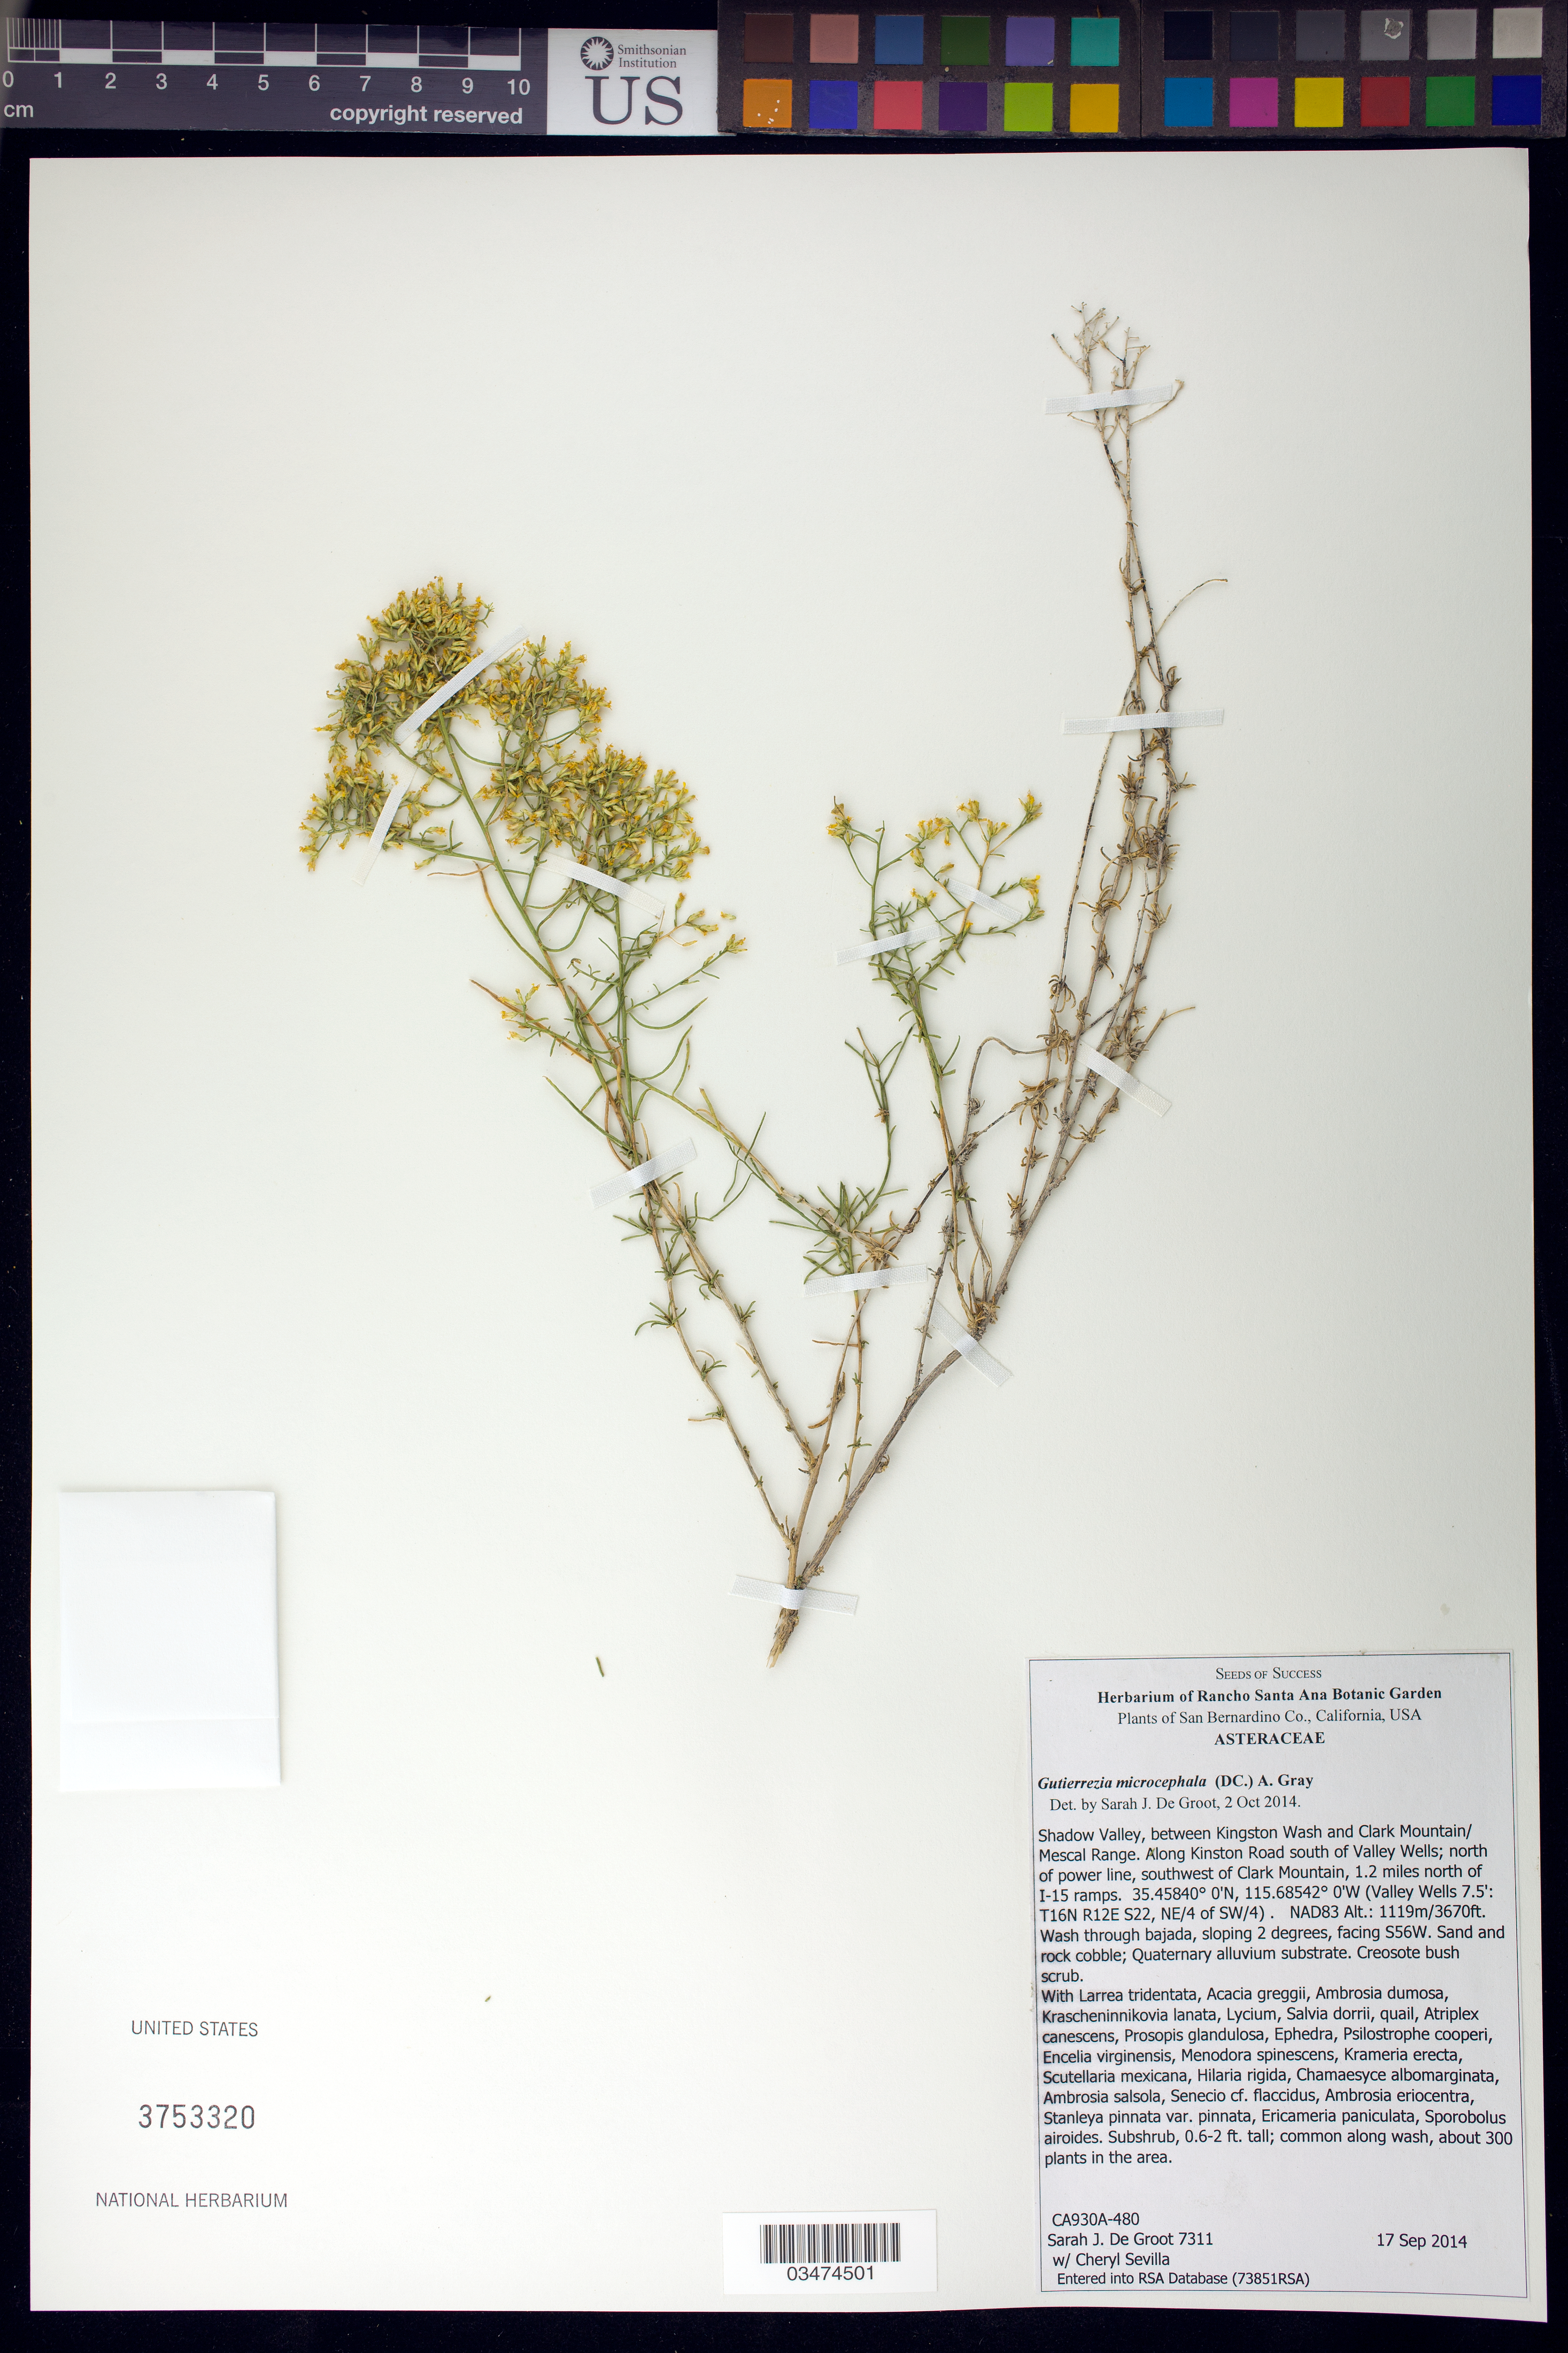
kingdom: Plantae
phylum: Tracheophyta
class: Magnoliopsida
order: Asterales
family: Asteraceae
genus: Gutierrezia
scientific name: Gutierrezia microcephala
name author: (DC.) A. Gray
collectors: S. De Groot & C. Sevilla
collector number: CA930A-480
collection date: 2014-09-17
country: United States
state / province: California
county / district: San Bernardino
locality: Shadow Valley, between Kingston Wash and Clark Mtn/Mescal Range.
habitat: Sand and rock cobble, creosote bush scrub.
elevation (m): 1119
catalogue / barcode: US 3753320